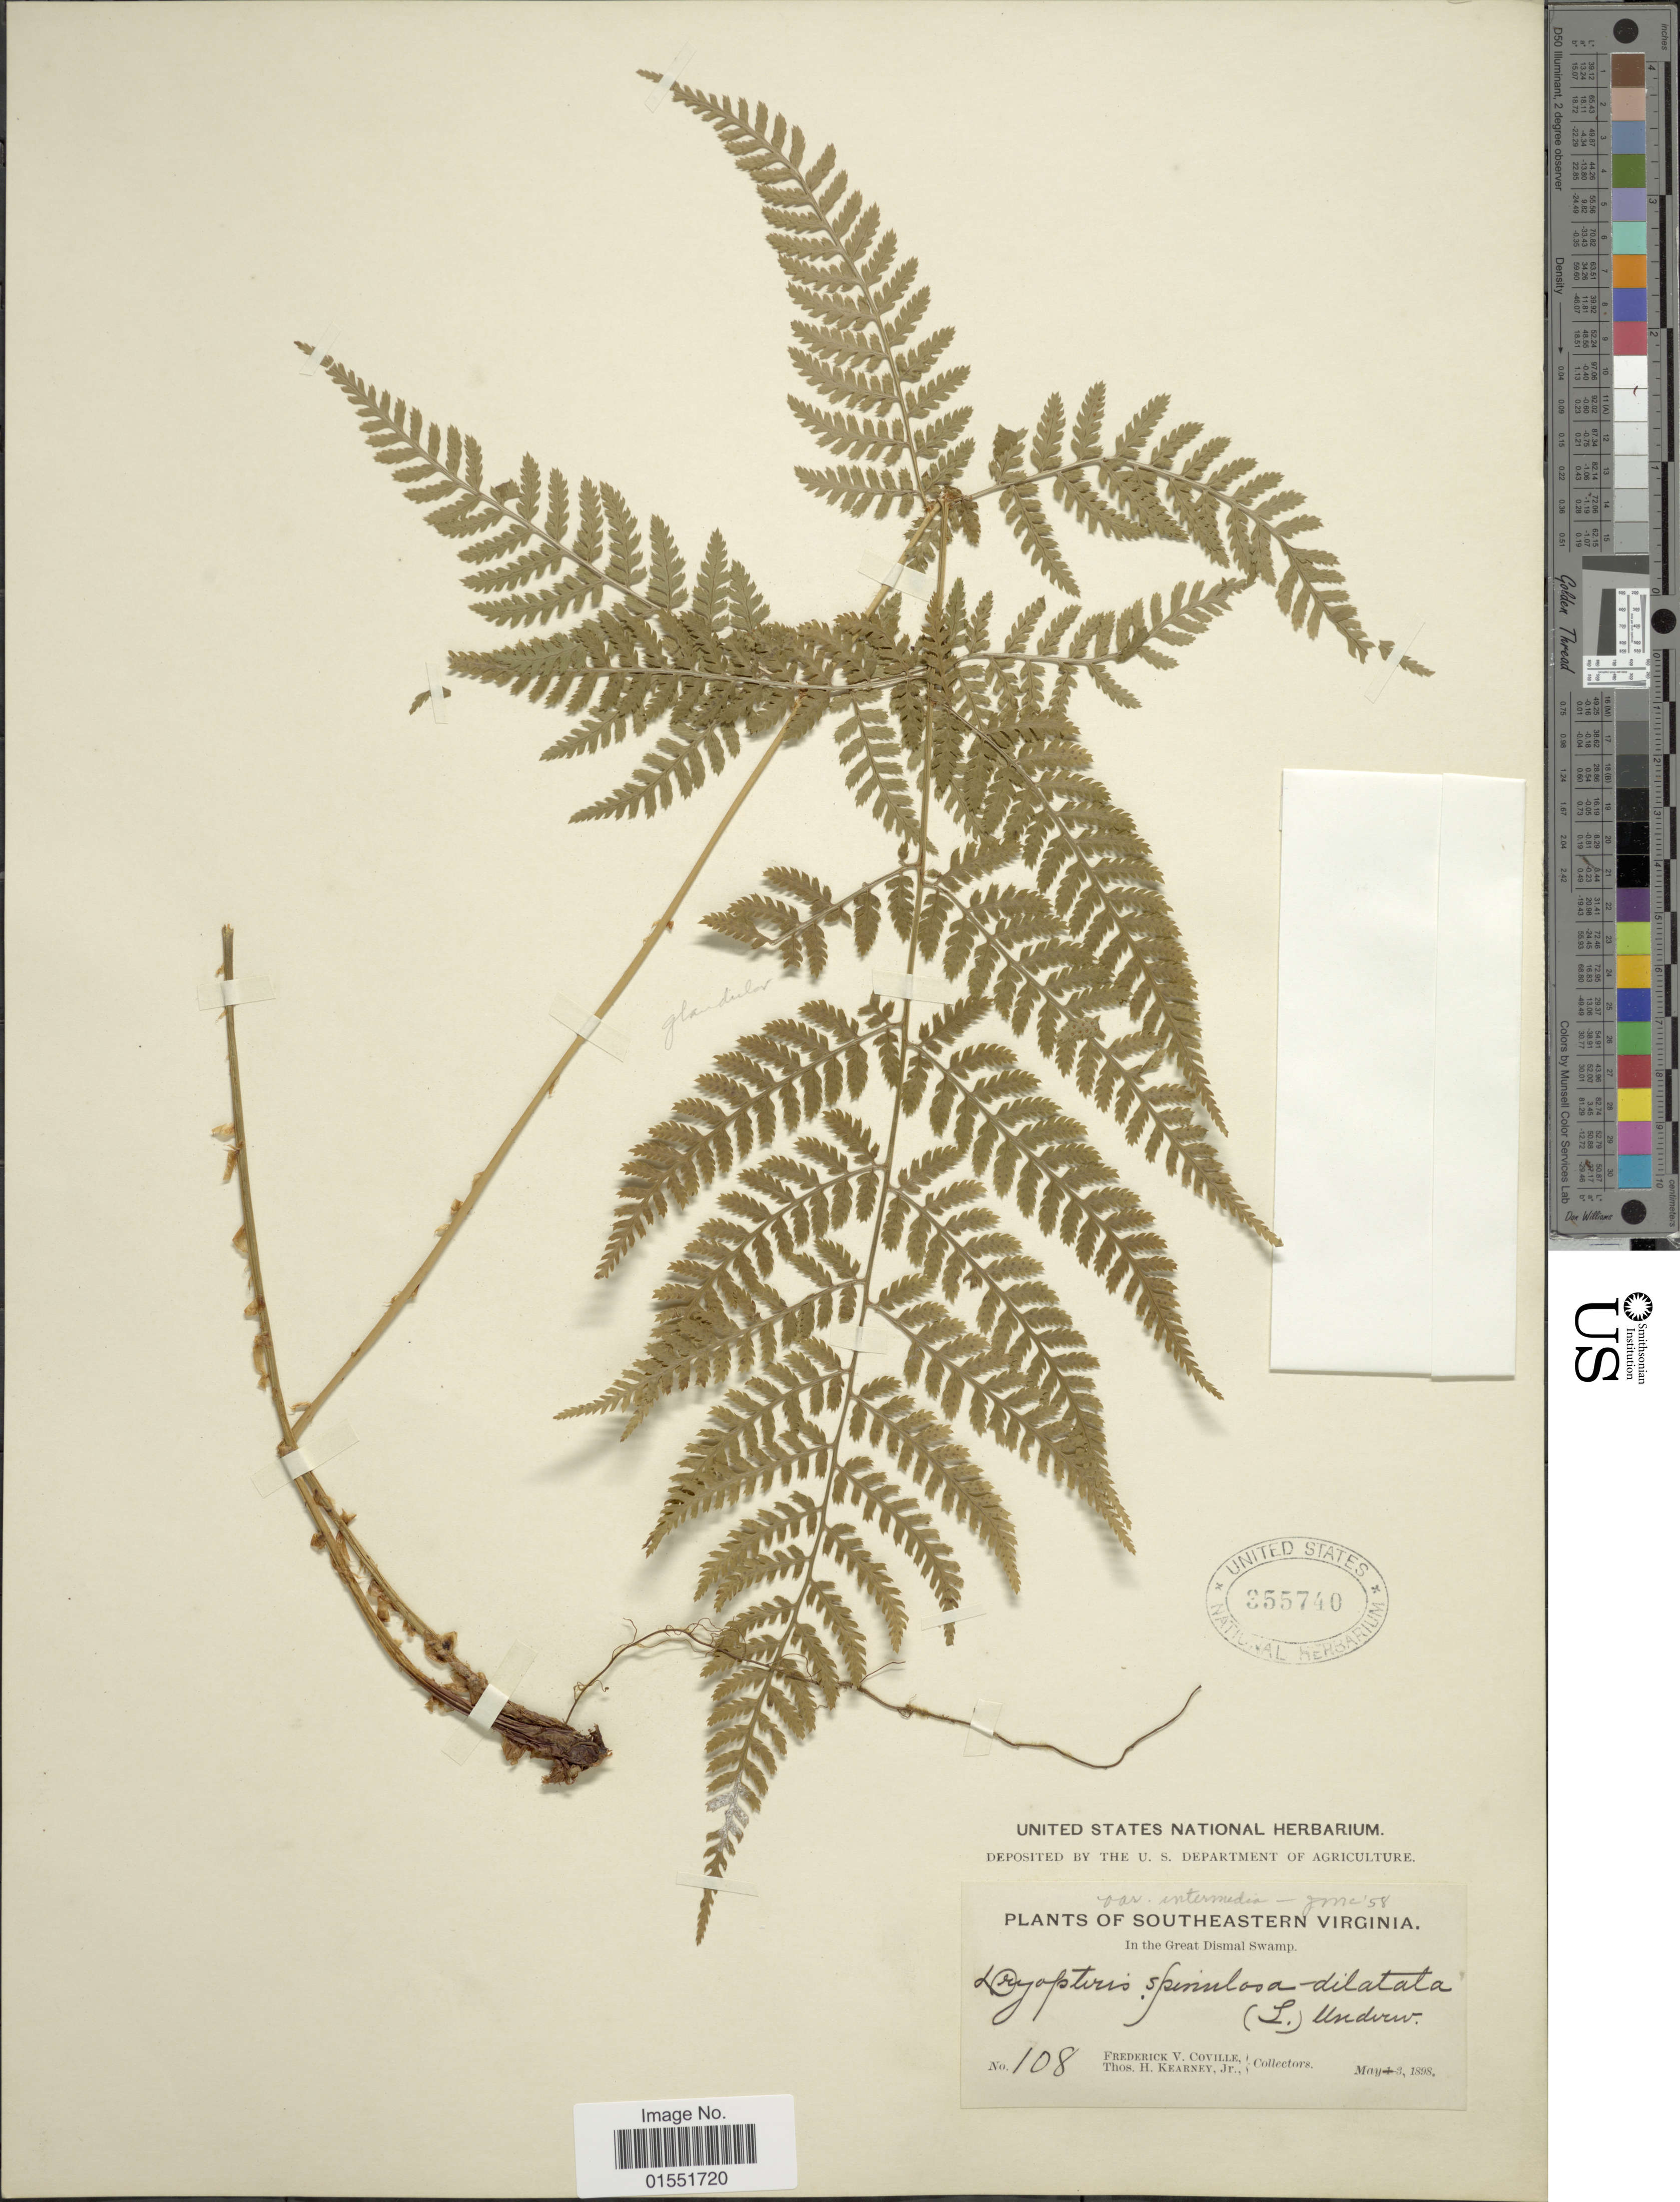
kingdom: Plantae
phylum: Tracheophyta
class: Polypodiopsida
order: Polypodiales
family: Dryopteridaceae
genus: Dryopteris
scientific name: Dryopteris intermedia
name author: (Muhl.) A. Gray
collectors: F. V. Coville & T. H. Kearney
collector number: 108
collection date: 1898-05-03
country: United States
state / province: Virginia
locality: The Great Dismal Swamp.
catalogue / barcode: US 355740